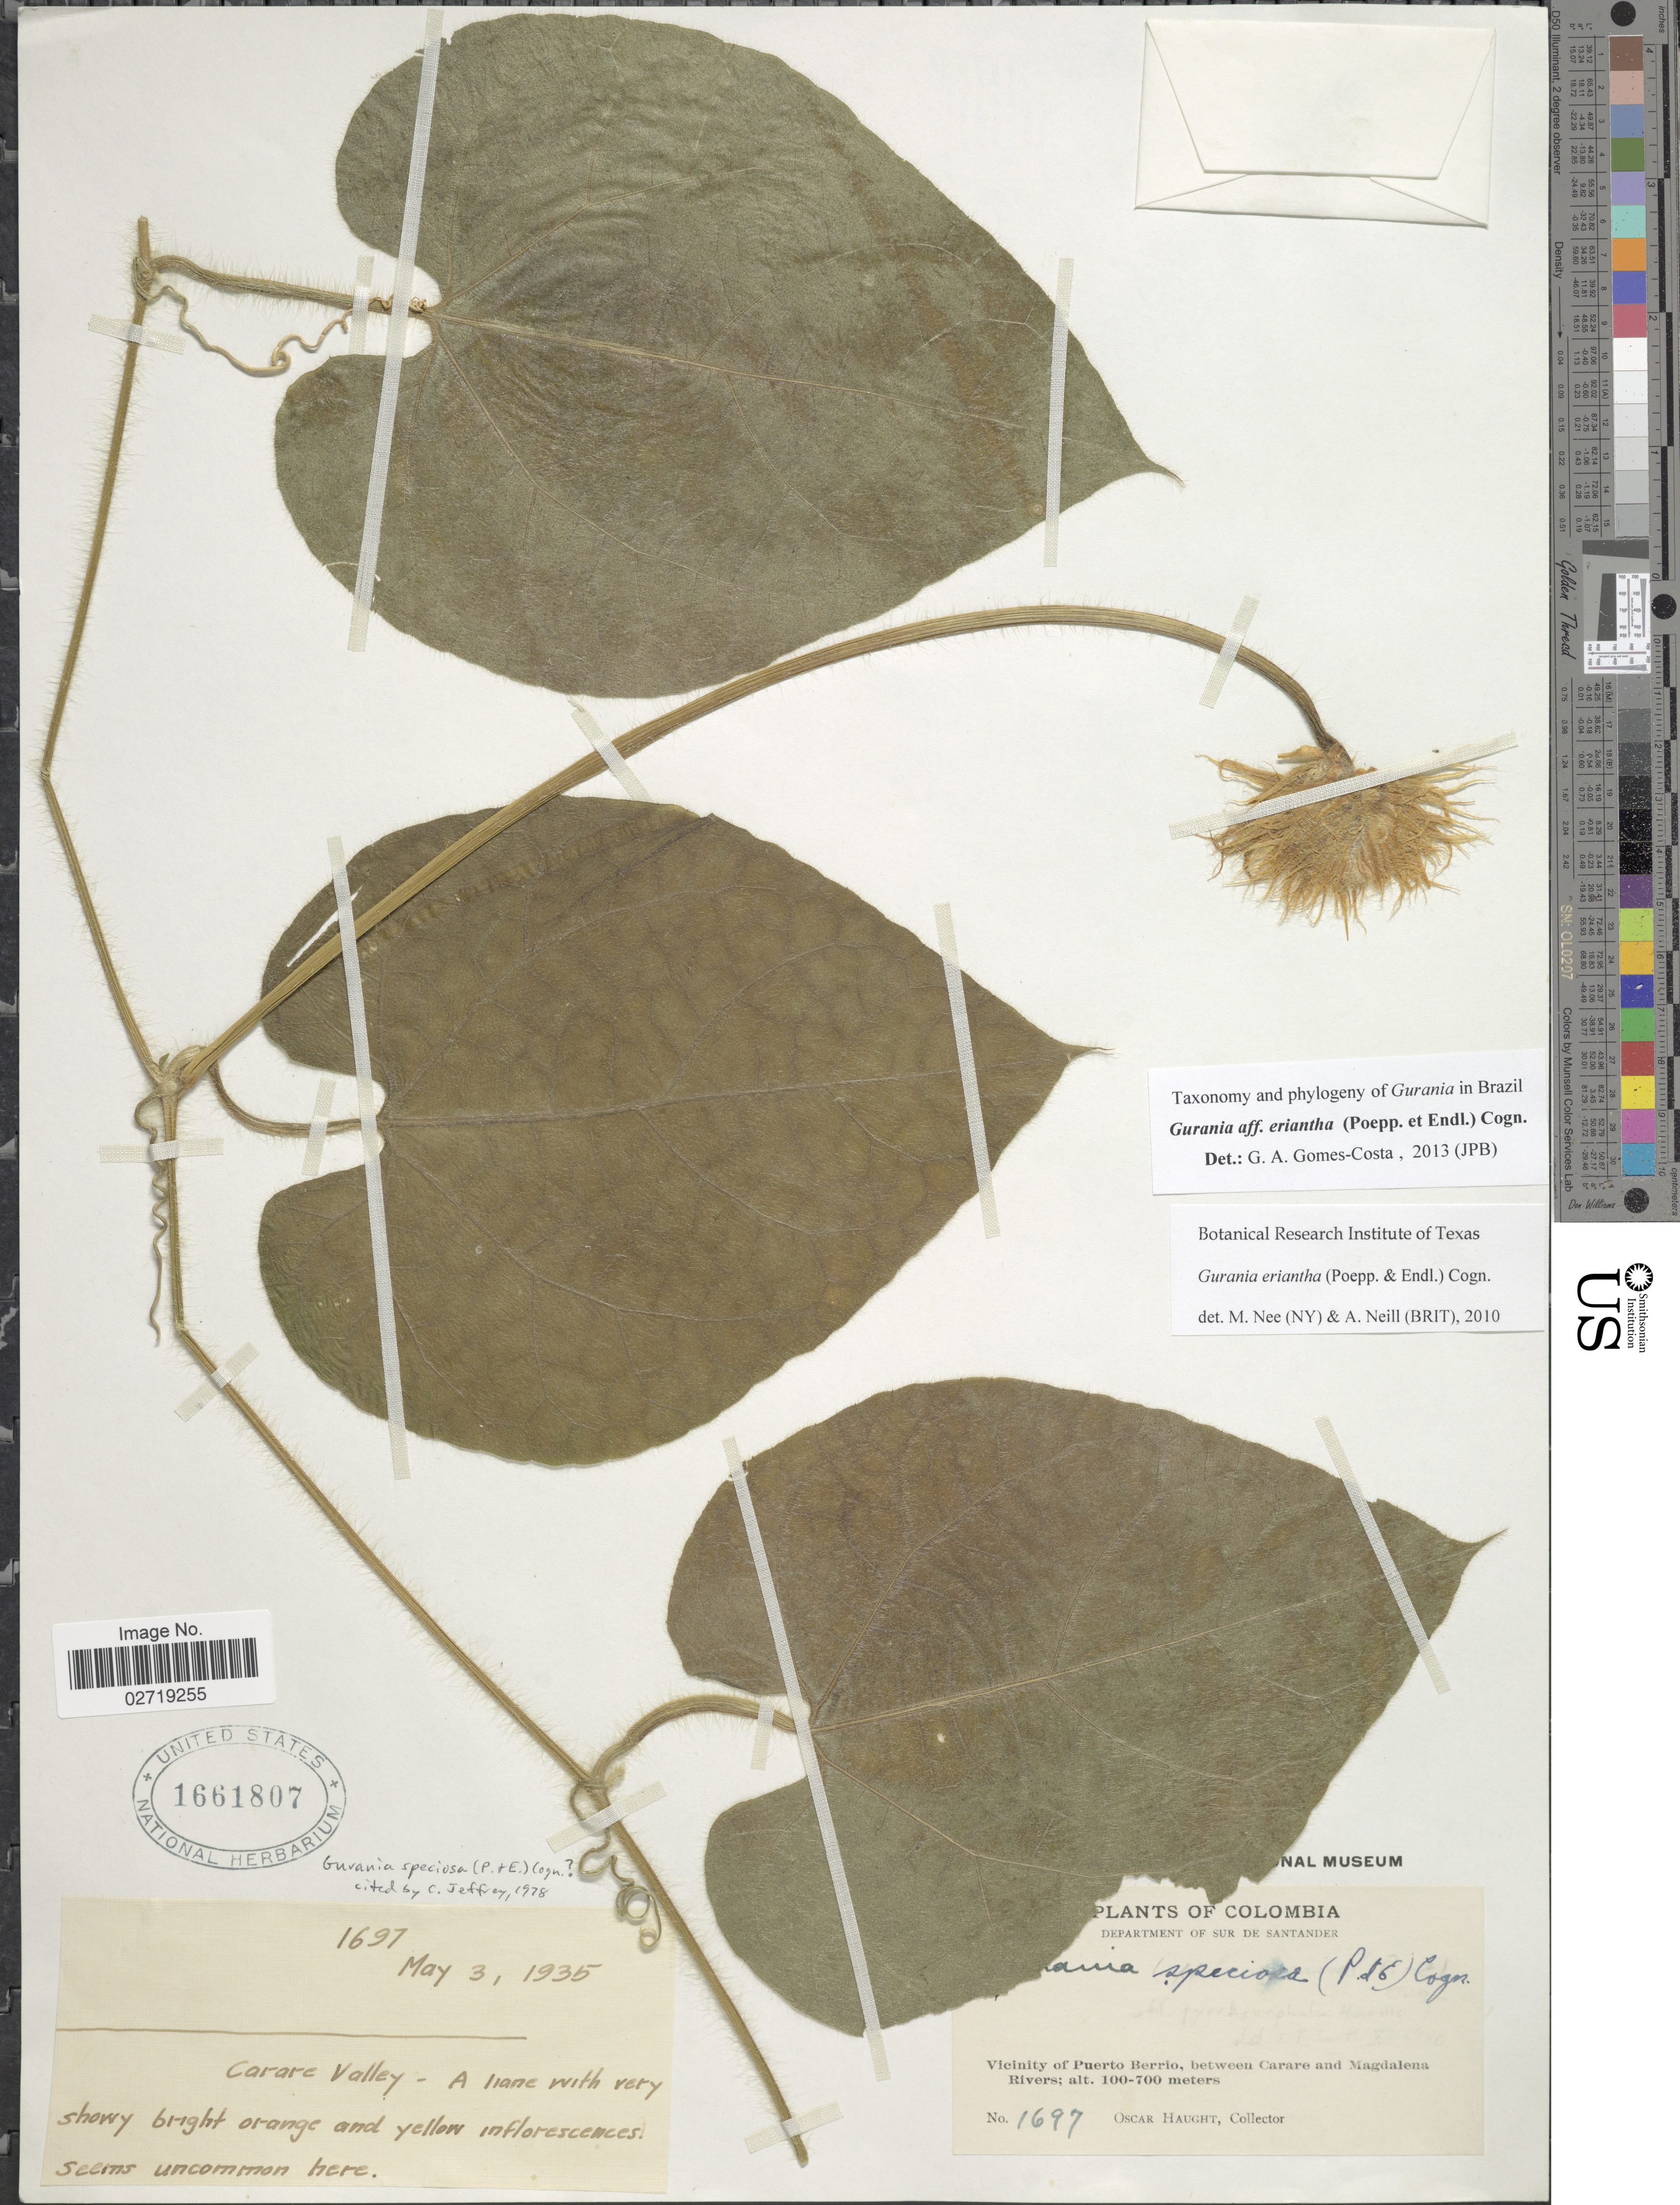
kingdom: Plantae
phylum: Tracheophyta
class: Magnoliopsida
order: Cucurbitales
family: Cucurbitaceae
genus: Gurania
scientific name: Gurania eriantha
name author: (Poepp. & Endl.) Cogn.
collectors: O. Haught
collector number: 1697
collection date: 1935-05-03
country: Colombia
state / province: Santander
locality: Department of Sur de Santander. Vicinity of Puerto Berrio, between Carare and Magdalena River. Carare Valley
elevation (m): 100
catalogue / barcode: US 1661807